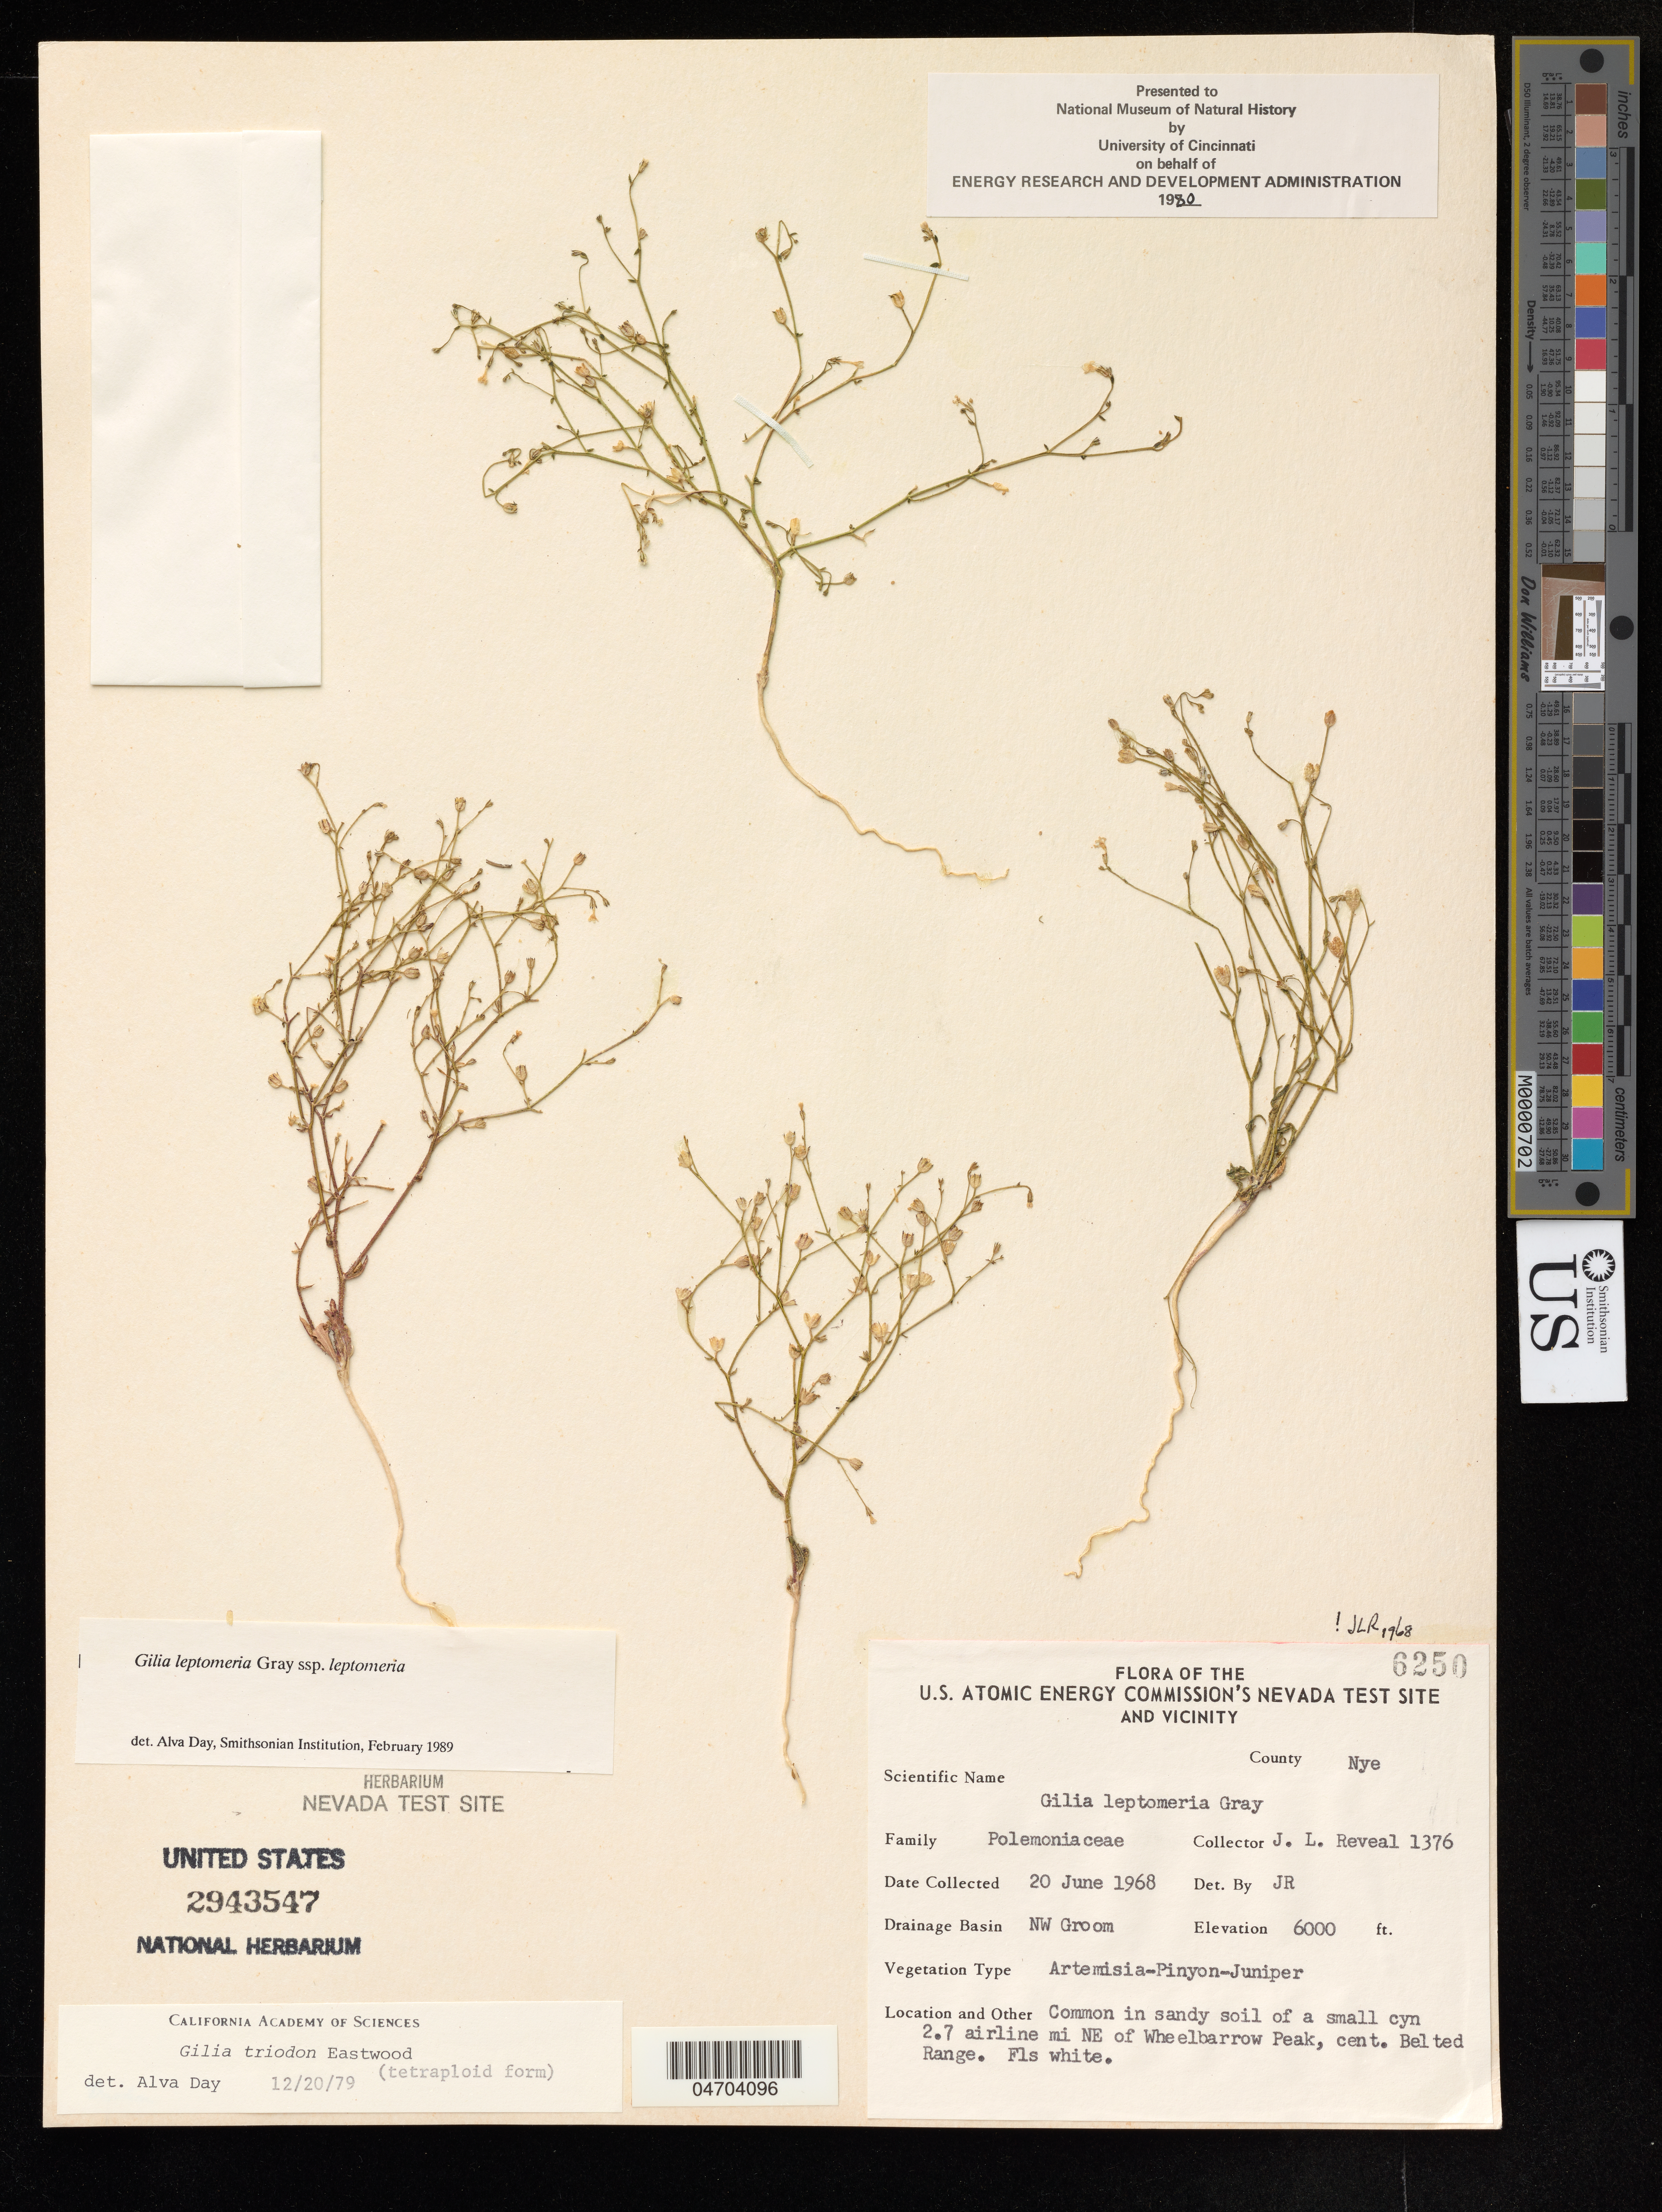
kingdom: Plantae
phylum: Tracheophyta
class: Magnoliopsida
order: Ericales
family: Polemoniaceae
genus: Aliciella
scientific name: Aliciella leptomeria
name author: (A. Gray) J.M. Porter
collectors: J. Reveal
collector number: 1376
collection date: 1968-06-20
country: United States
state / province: Nevada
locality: County Nye, Common in sandy soil of a small cyn 2.7 airline mi NE of Wheelbarrow Peak, cent. Belted Range.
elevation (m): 1829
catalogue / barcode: US 2943547